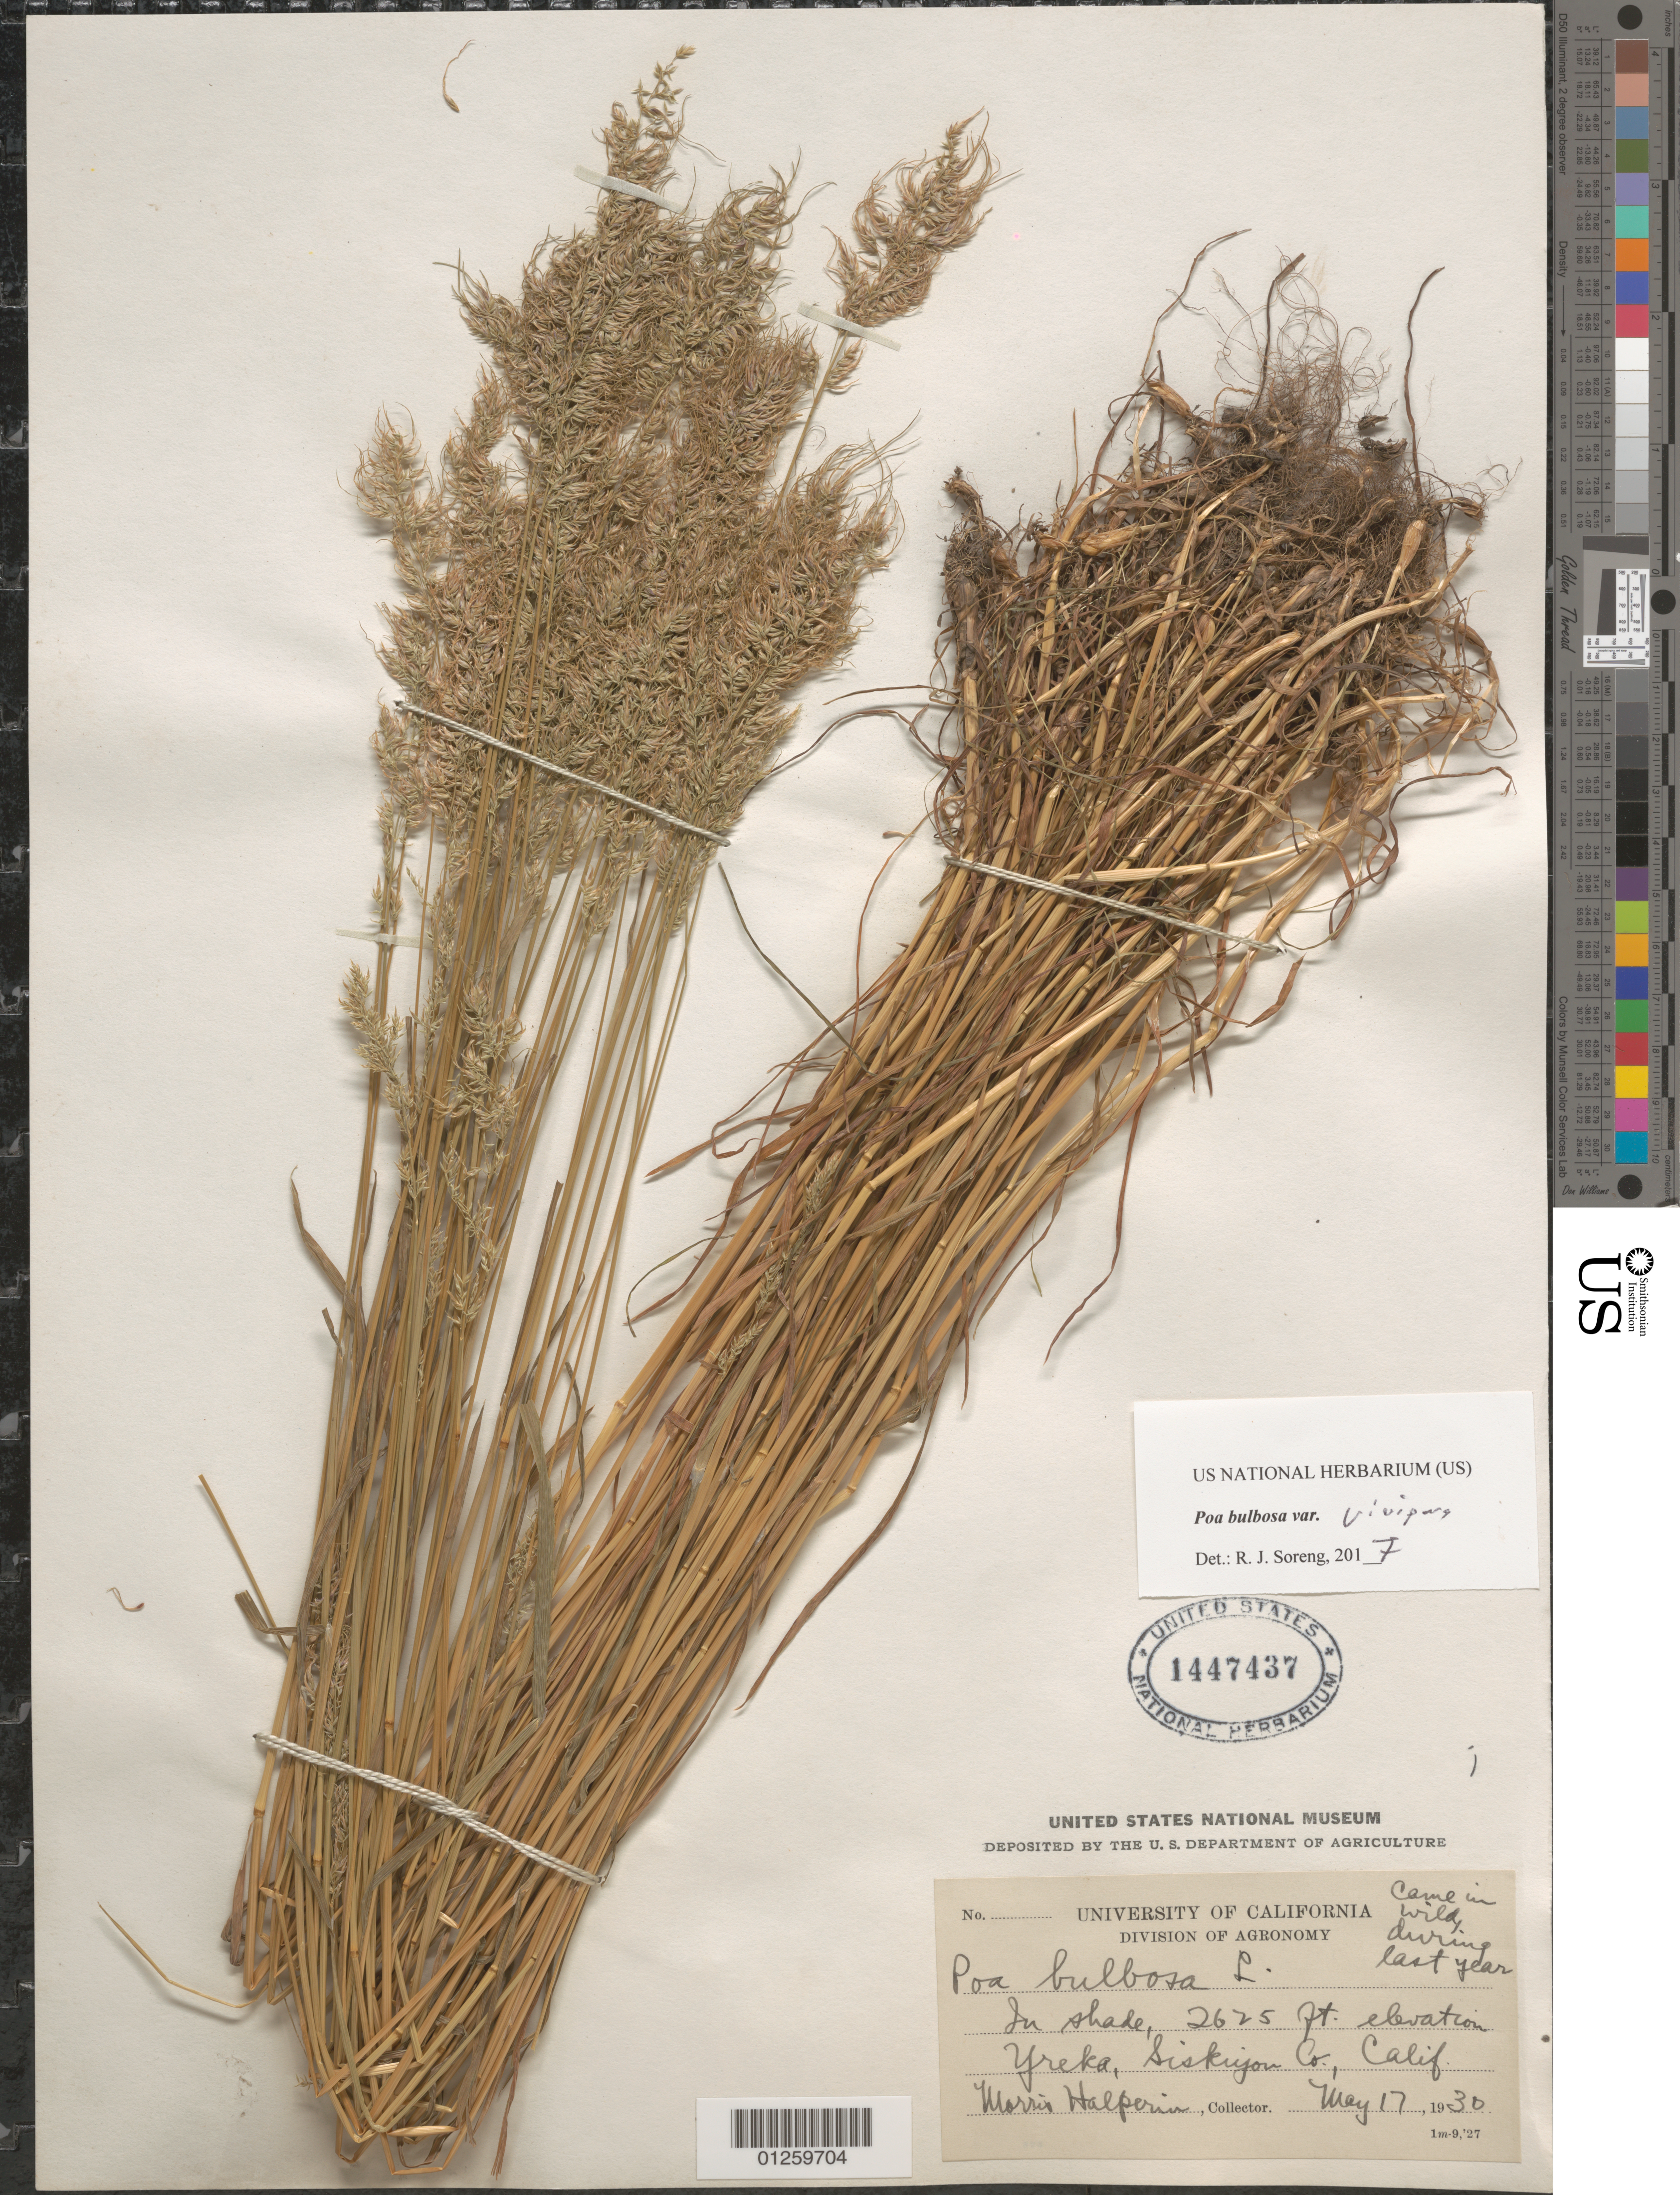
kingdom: Plantae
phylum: Tracheophyta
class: Liliopsida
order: Poales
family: Poaceae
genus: Poa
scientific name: Poa bulbosa subsp. vivipara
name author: (Koeler) Arcang.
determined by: Soreng, Robert J., Research Associate (BOT), Smithsonian Institution - National Museum of Natural History (UNITED STATES)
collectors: M. Halperin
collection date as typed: May 17, 1930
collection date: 1930-05-17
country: United States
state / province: California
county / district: Siskiyou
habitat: in shade. came in wild during last year.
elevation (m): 800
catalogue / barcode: US 1447437